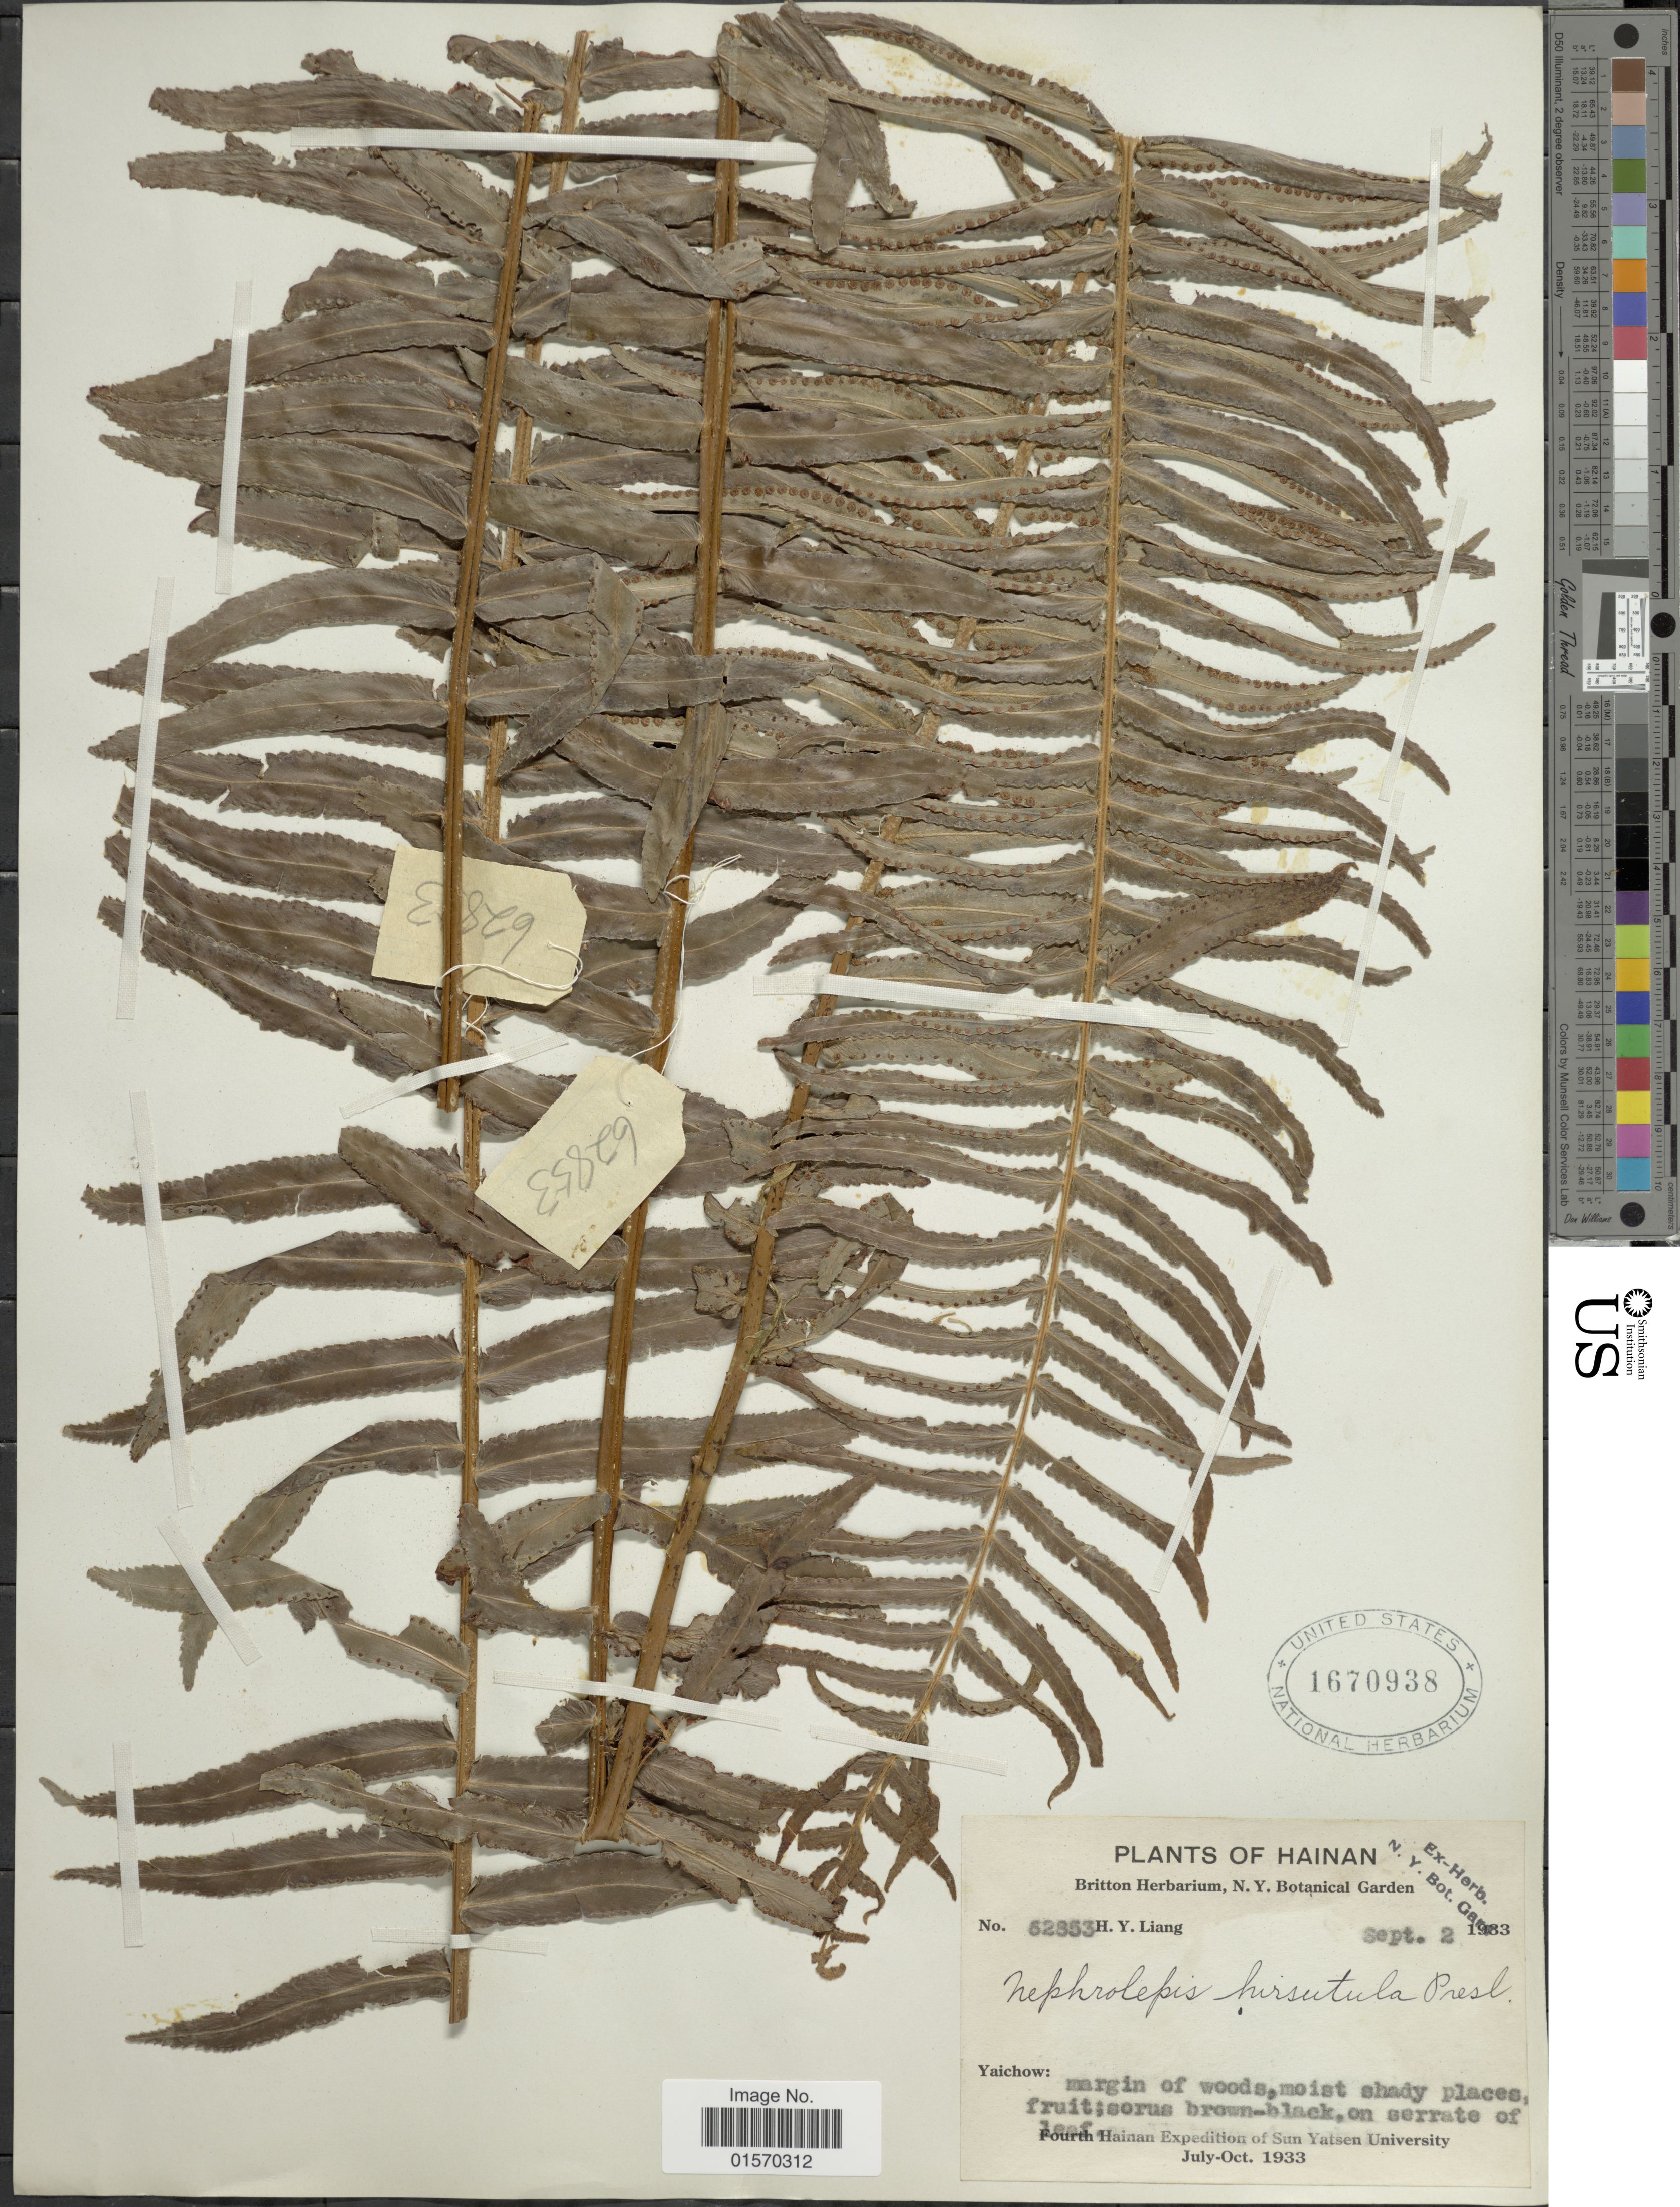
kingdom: Plantae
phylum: Tracheophyta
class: Polypodiopsida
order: Polypodiales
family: Nephrolepidaceae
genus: Nephrolepis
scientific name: Nephrolepis multiflora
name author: (Roxb.) F.M. Jarrett ex C.V. Morton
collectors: H. Y. Liang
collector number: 62853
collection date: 1933-09-02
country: China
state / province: Hainan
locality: Yaichow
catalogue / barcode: US 1670938